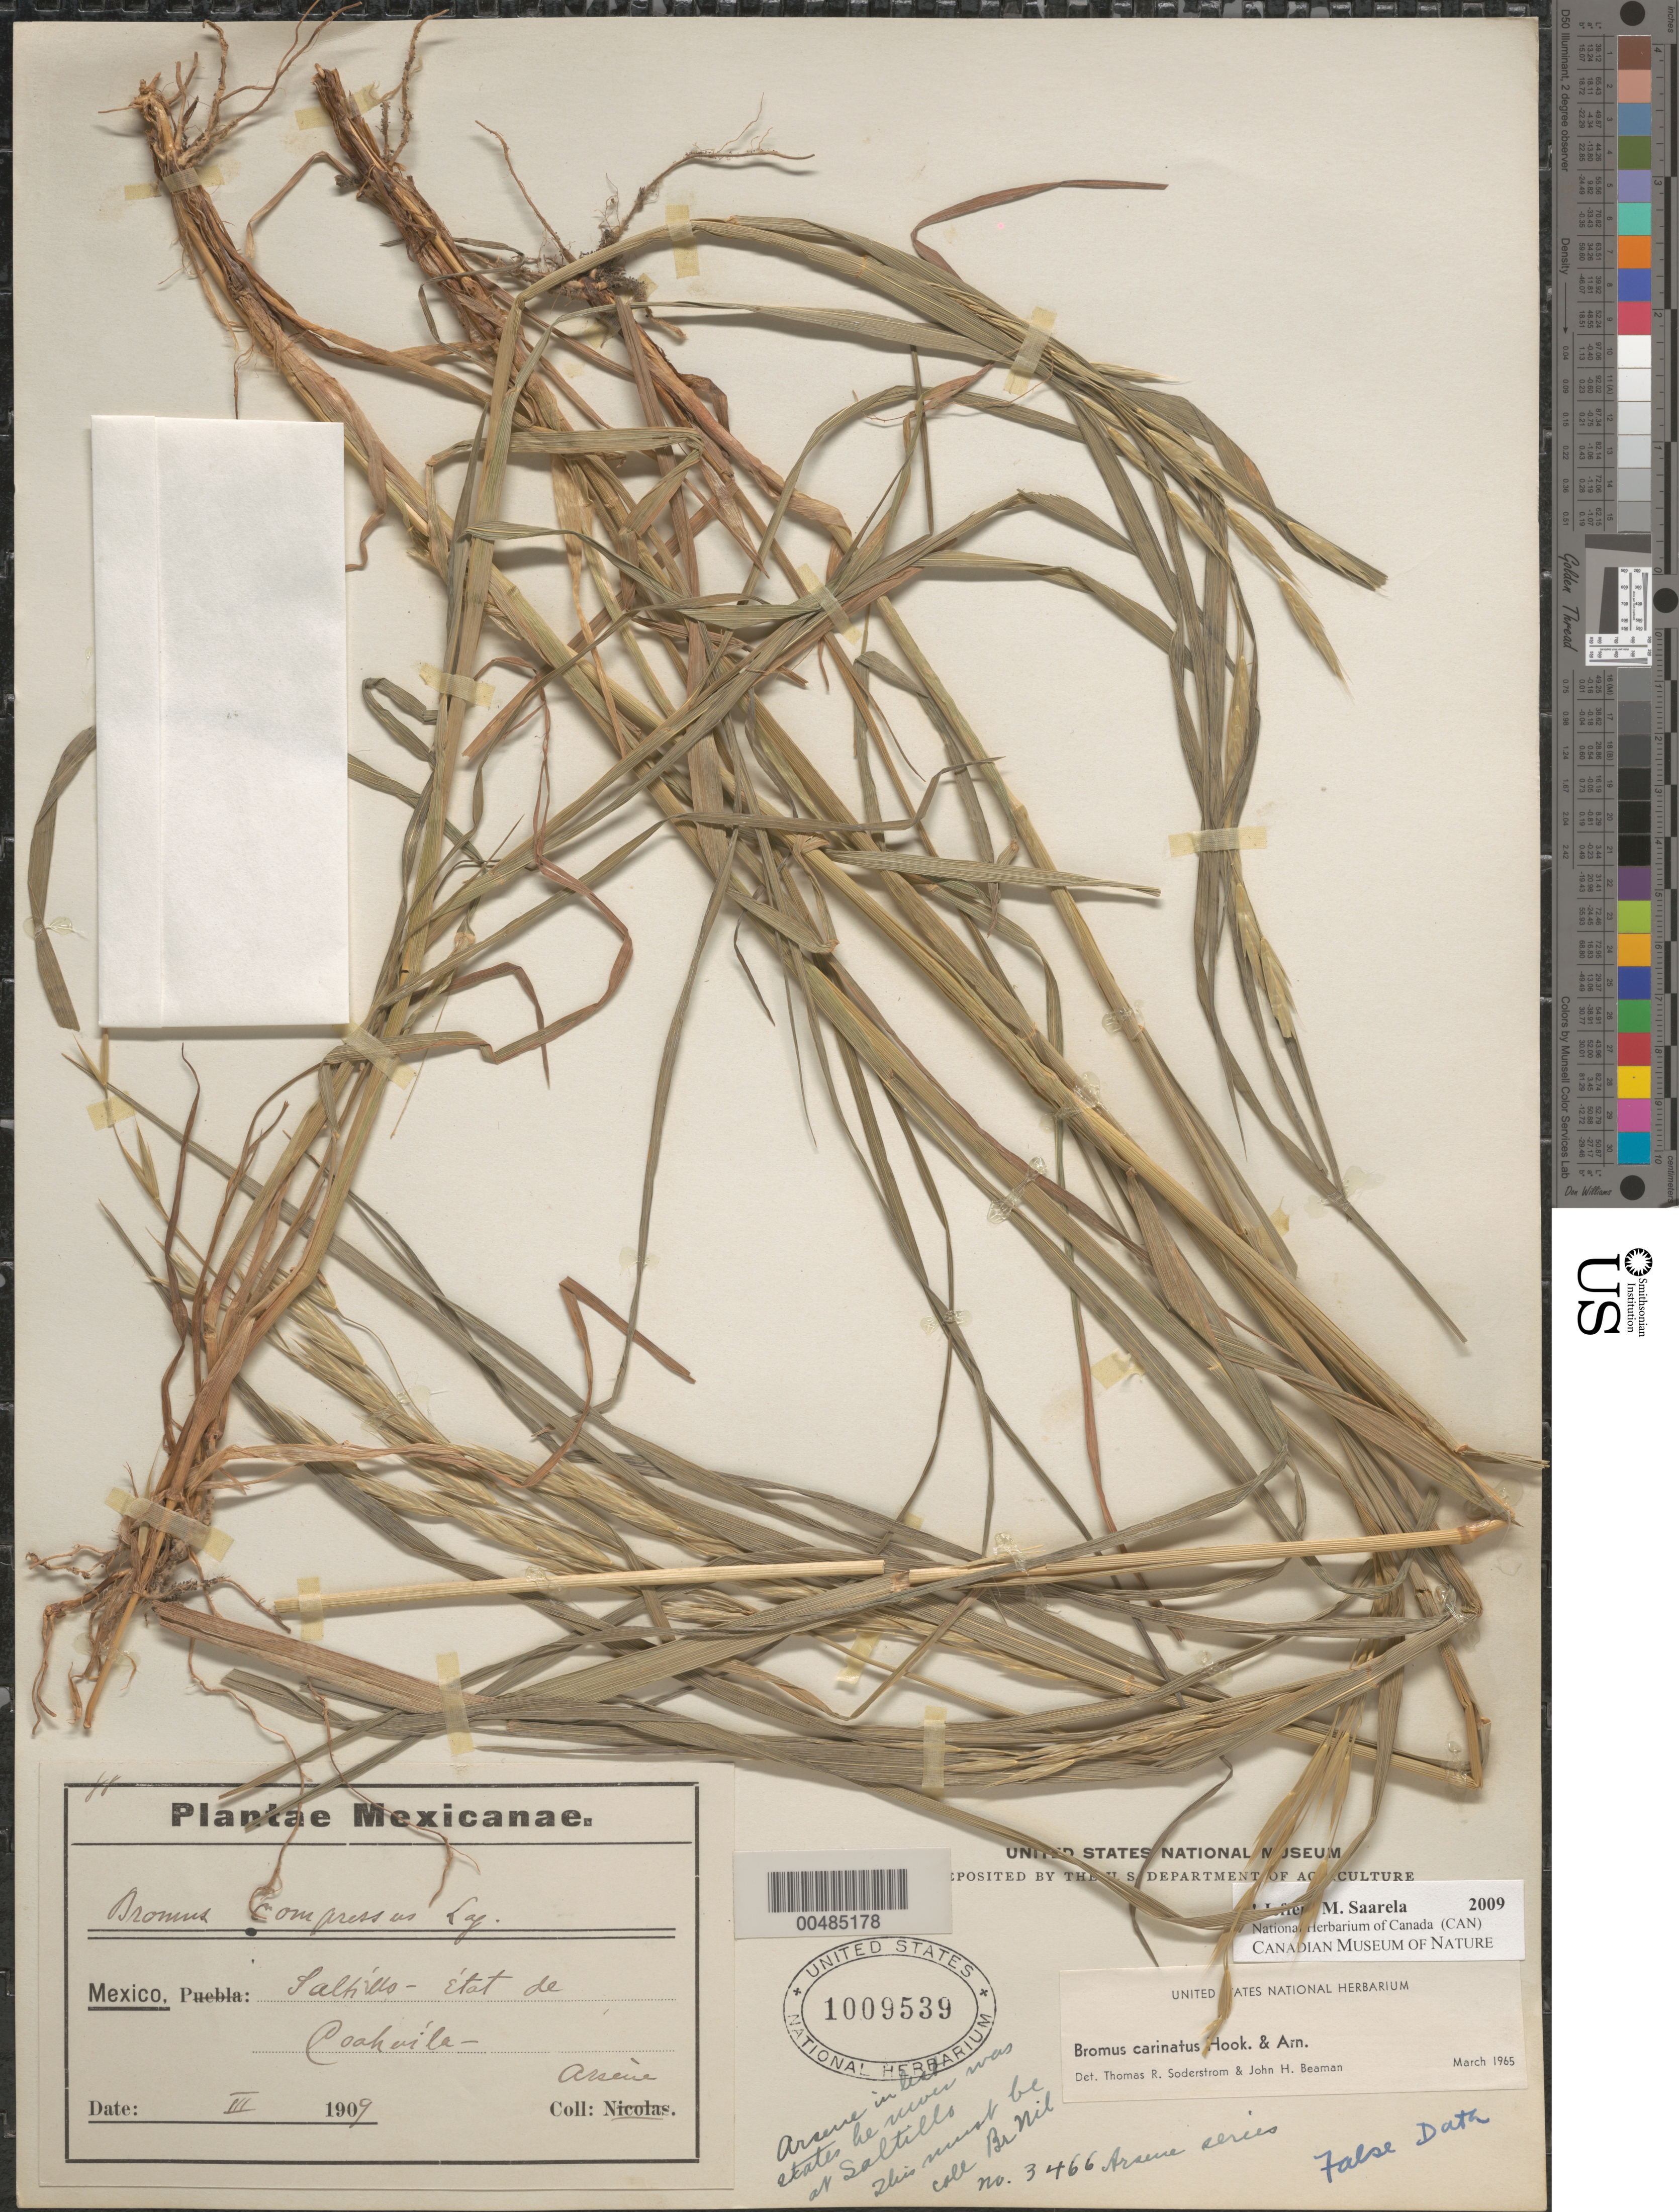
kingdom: Plantae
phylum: Tracheophyta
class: Liliopsida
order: Poales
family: Poaceae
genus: Bromus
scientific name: Bromus sp.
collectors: -- Arsène & B. Nicolas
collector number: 88/3466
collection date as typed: Mar 1909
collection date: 1909-03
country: Mexico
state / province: Coahuila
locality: Saltillo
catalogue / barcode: US 1009539